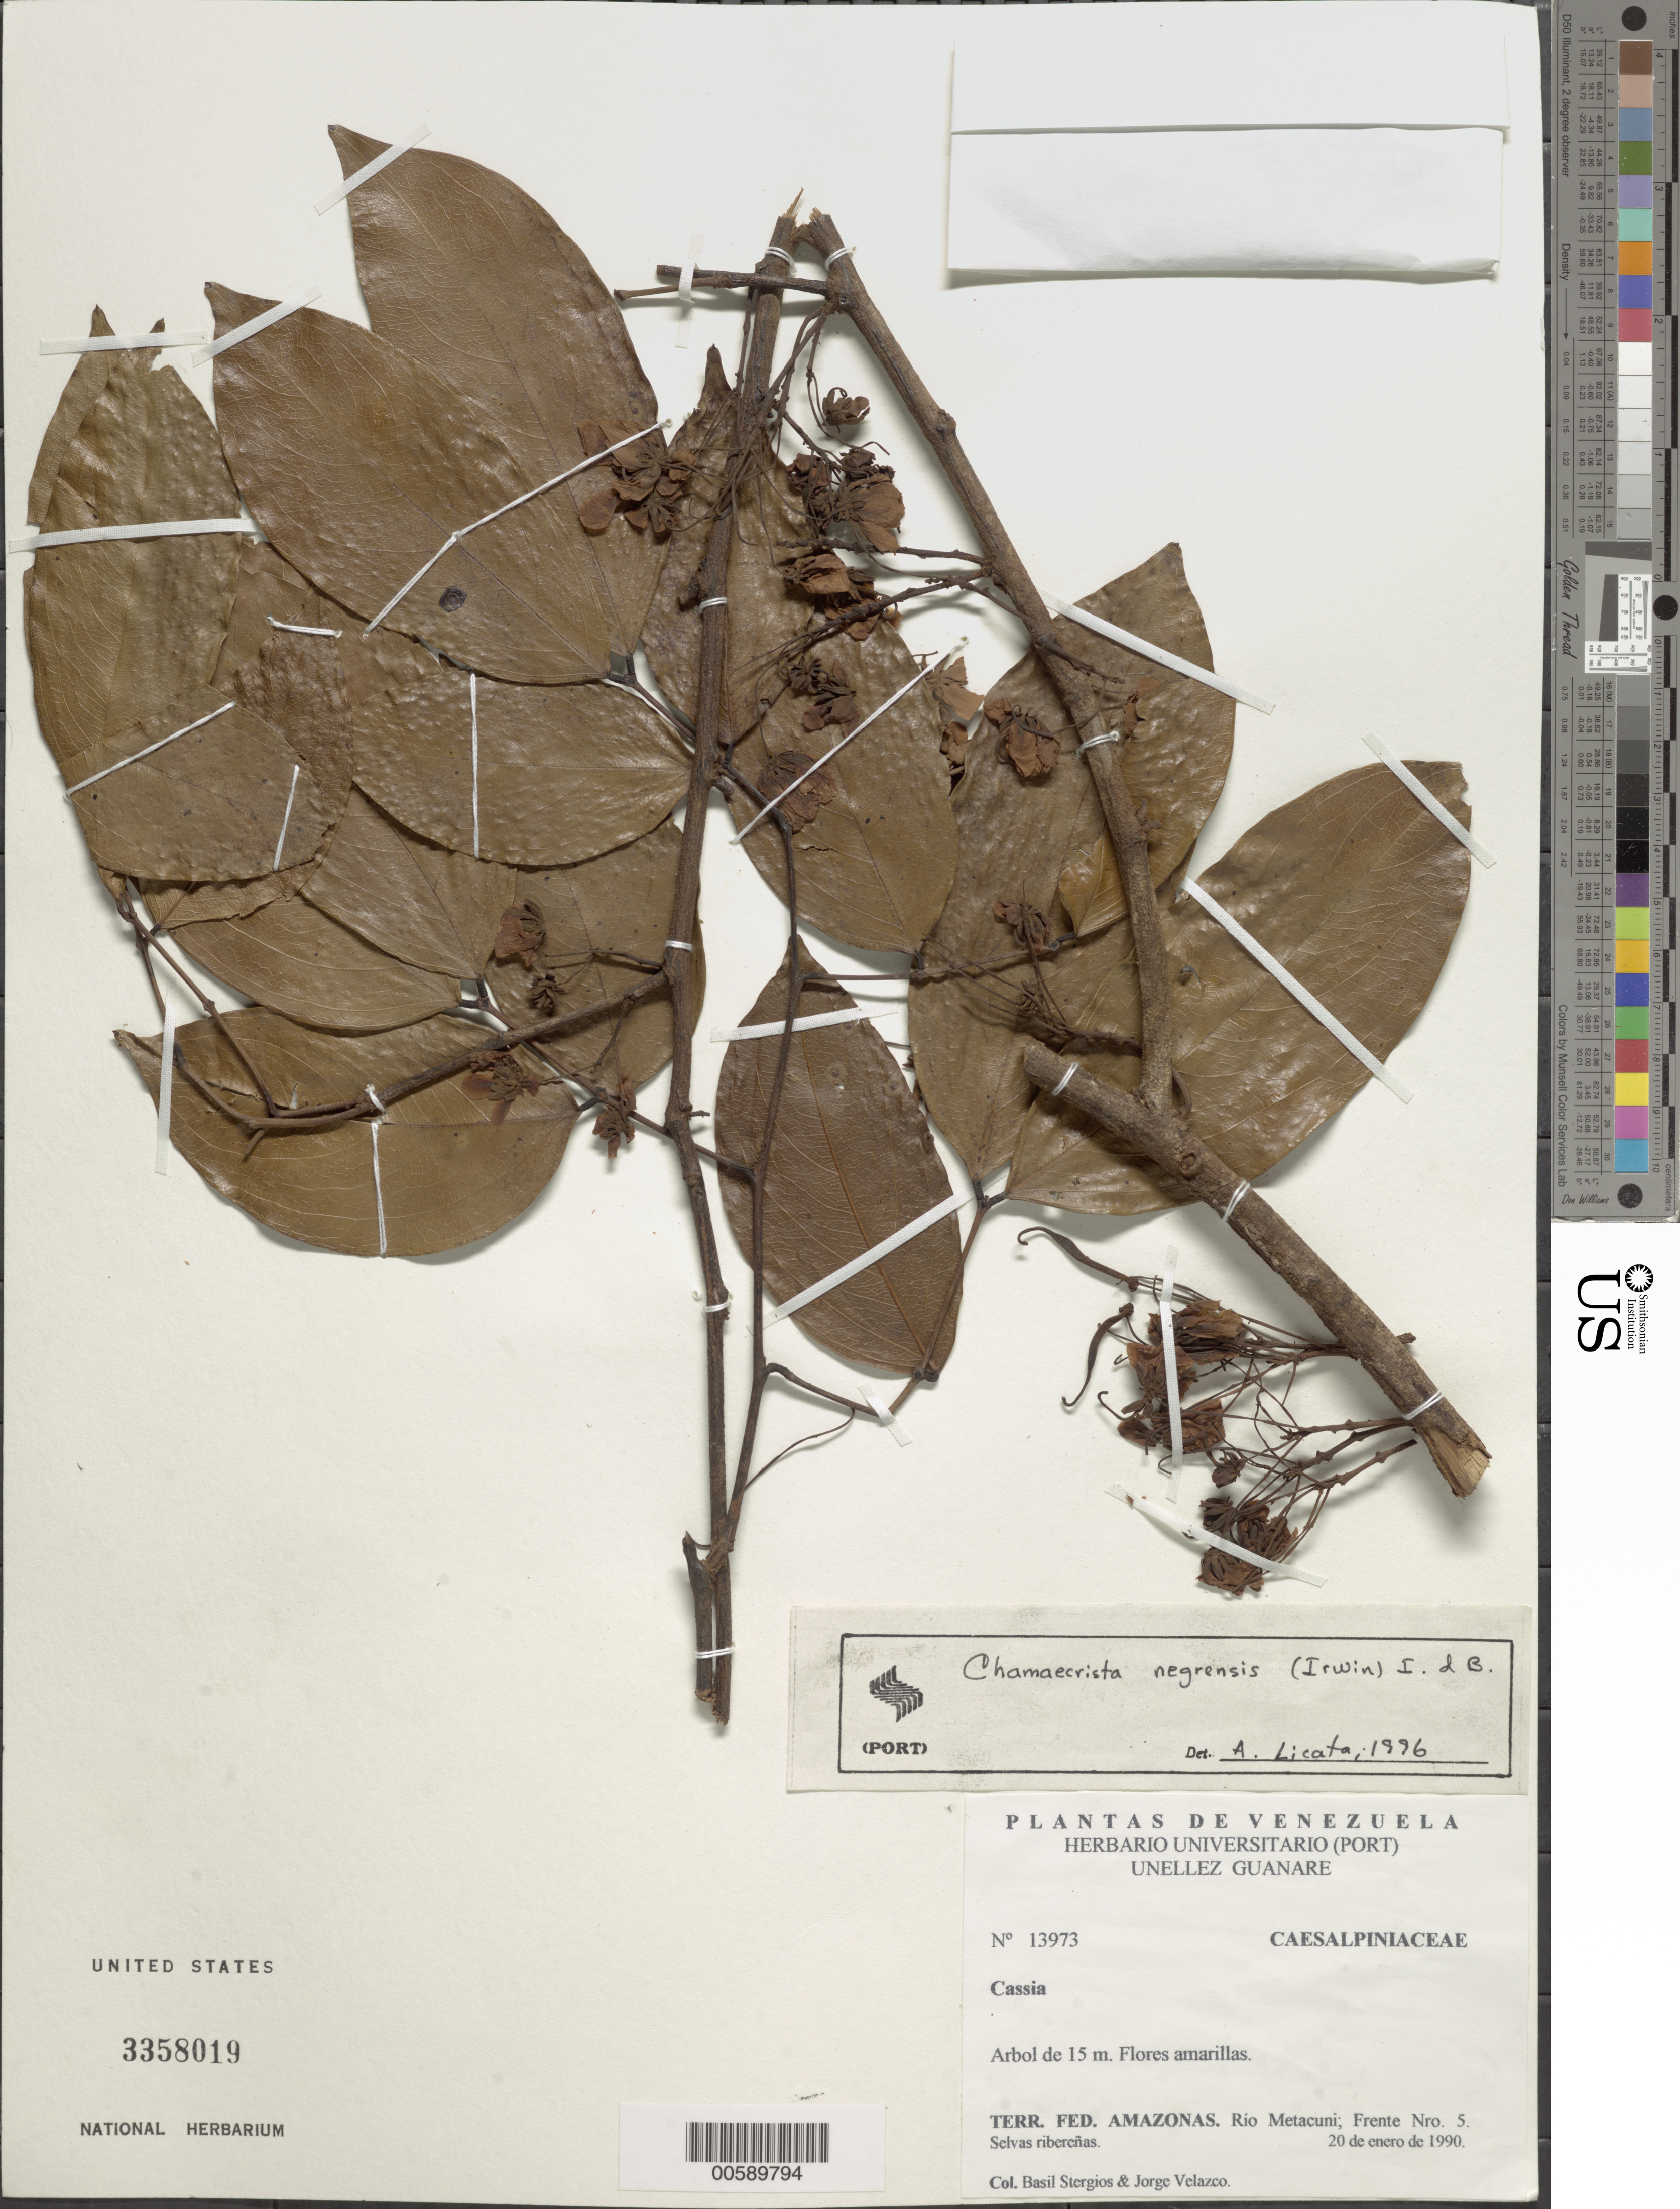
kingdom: Plantae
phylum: Tracheophyta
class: Magnoliopsida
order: Fabales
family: Fabaceae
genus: Chamaecrista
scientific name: Chamaecrista negrensis var. negrensis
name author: (H.S. Irwin) H.S. Irwin & Barneby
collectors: B. G. Stergios & J. Velazco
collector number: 13973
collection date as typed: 20 Jan 1990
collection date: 1990-01-20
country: Venezuela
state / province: Amazonas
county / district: Alto Orinoco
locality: Río Metacuni; Frente No. 5, Pica No. 2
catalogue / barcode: US 3358019